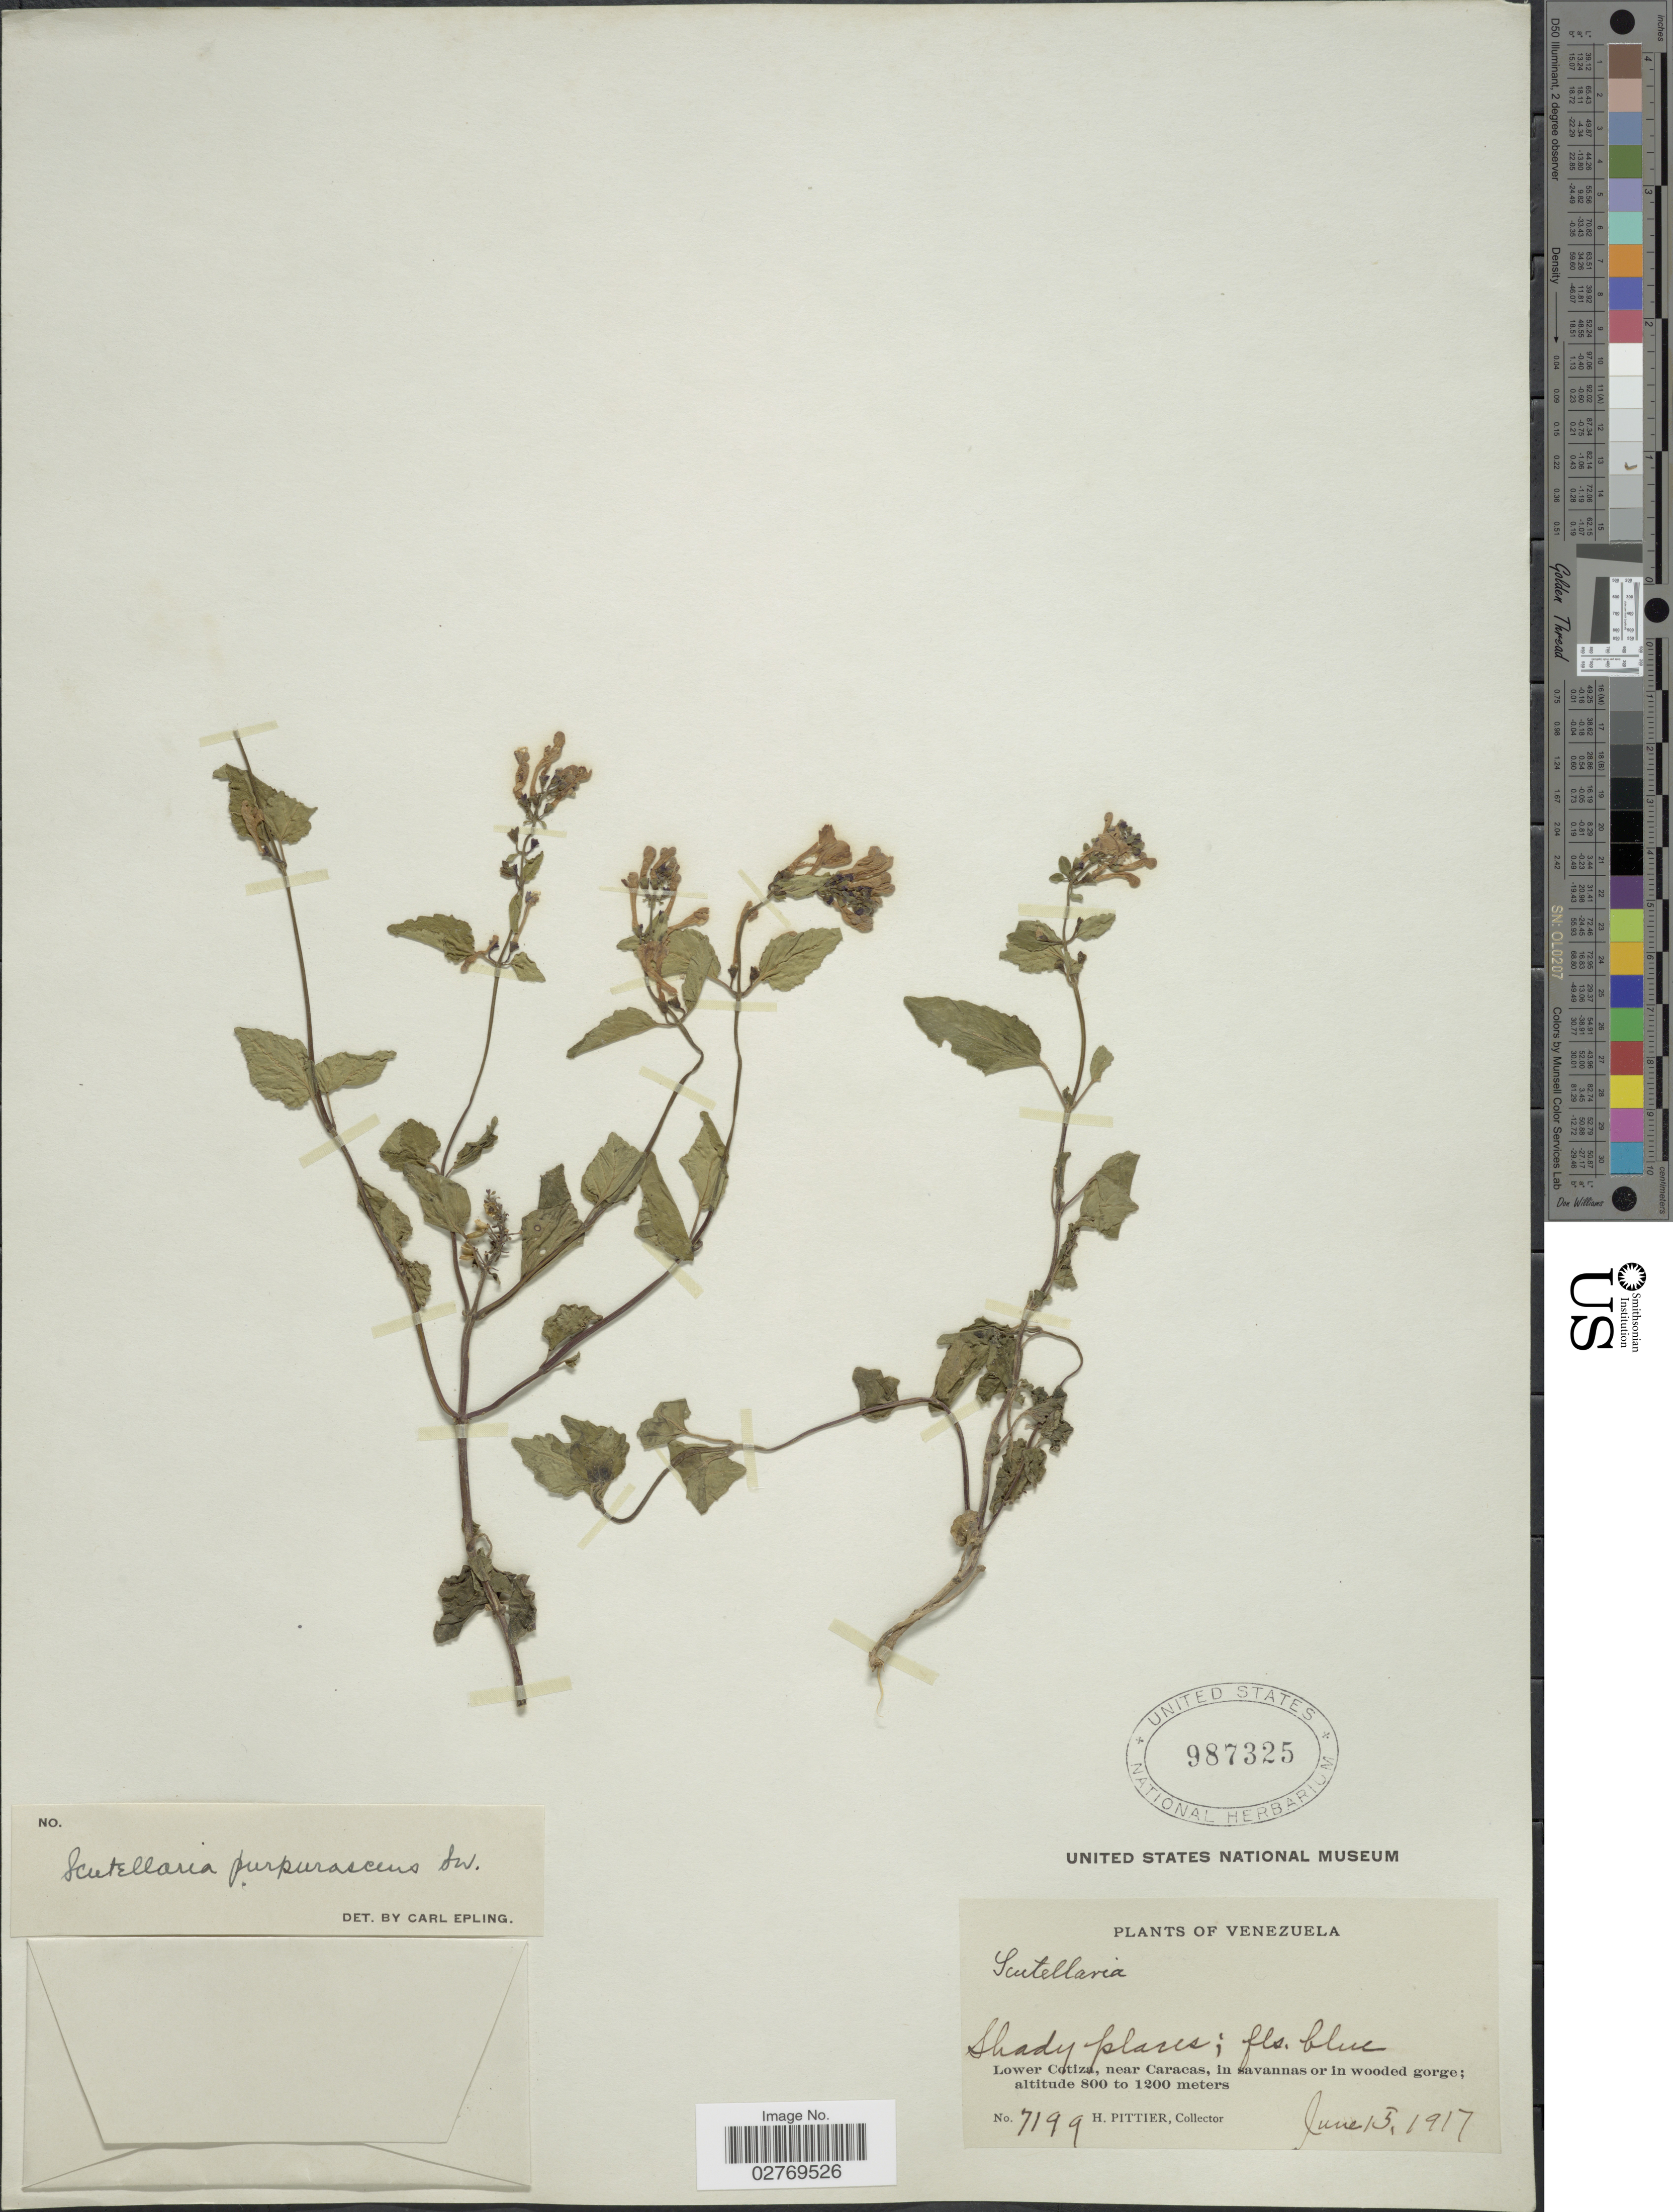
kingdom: Plantae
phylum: Tracheophyta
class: Magnoliopsida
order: Lamiales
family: Lamiaceae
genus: Scutellaria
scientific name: Scutellaria purpurascens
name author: Sw.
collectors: H. F. Pittier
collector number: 7199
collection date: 1917-06-15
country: Venezuela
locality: Lower Cotiza, near Caracas, in savannas or in wooded gorge.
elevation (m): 800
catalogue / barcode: US 987325